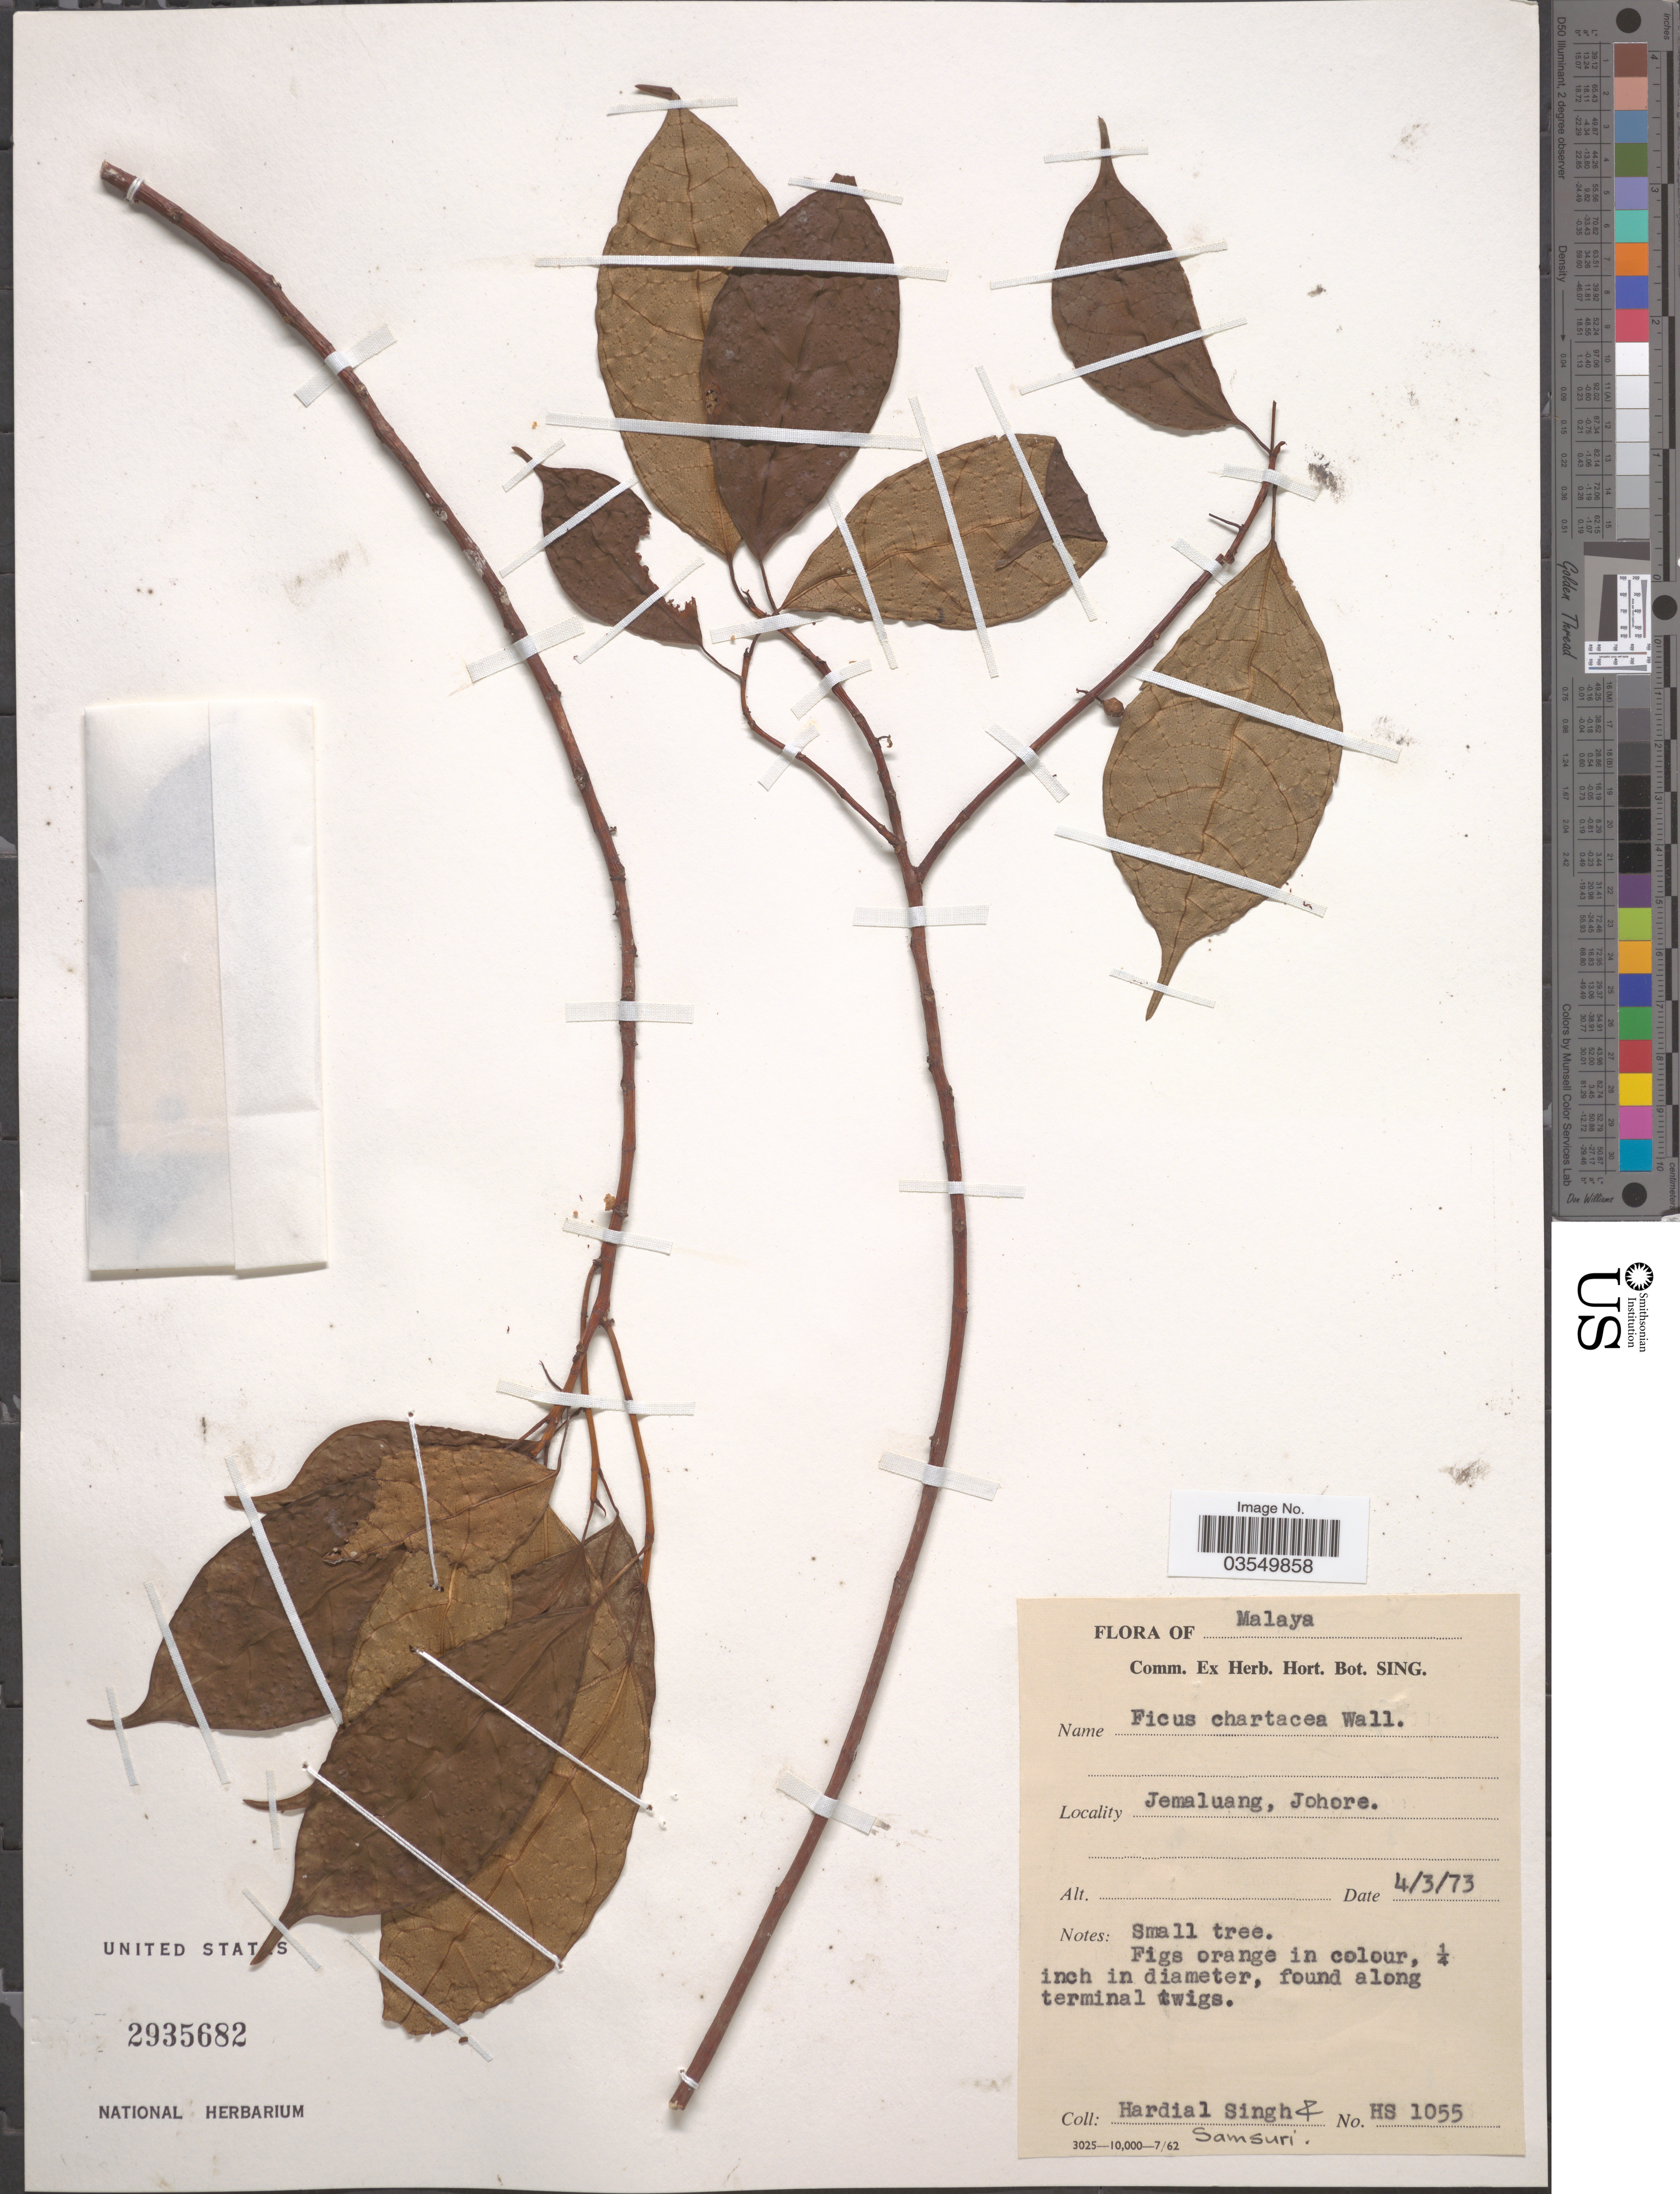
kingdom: Plantae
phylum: Tracheophyta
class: Magnoliopsida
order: Rosales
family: Moraceae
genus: Ficus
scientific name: Ficus chartacea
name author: Wall. ex King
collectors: H. Singh & -. Samsuri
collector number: HS 1055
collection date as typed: Transcribed d/m/y: 4/3/73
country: Malaysia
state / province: Johor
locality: Malaya. Jemaluang, Johore.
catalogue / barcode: US 2935682